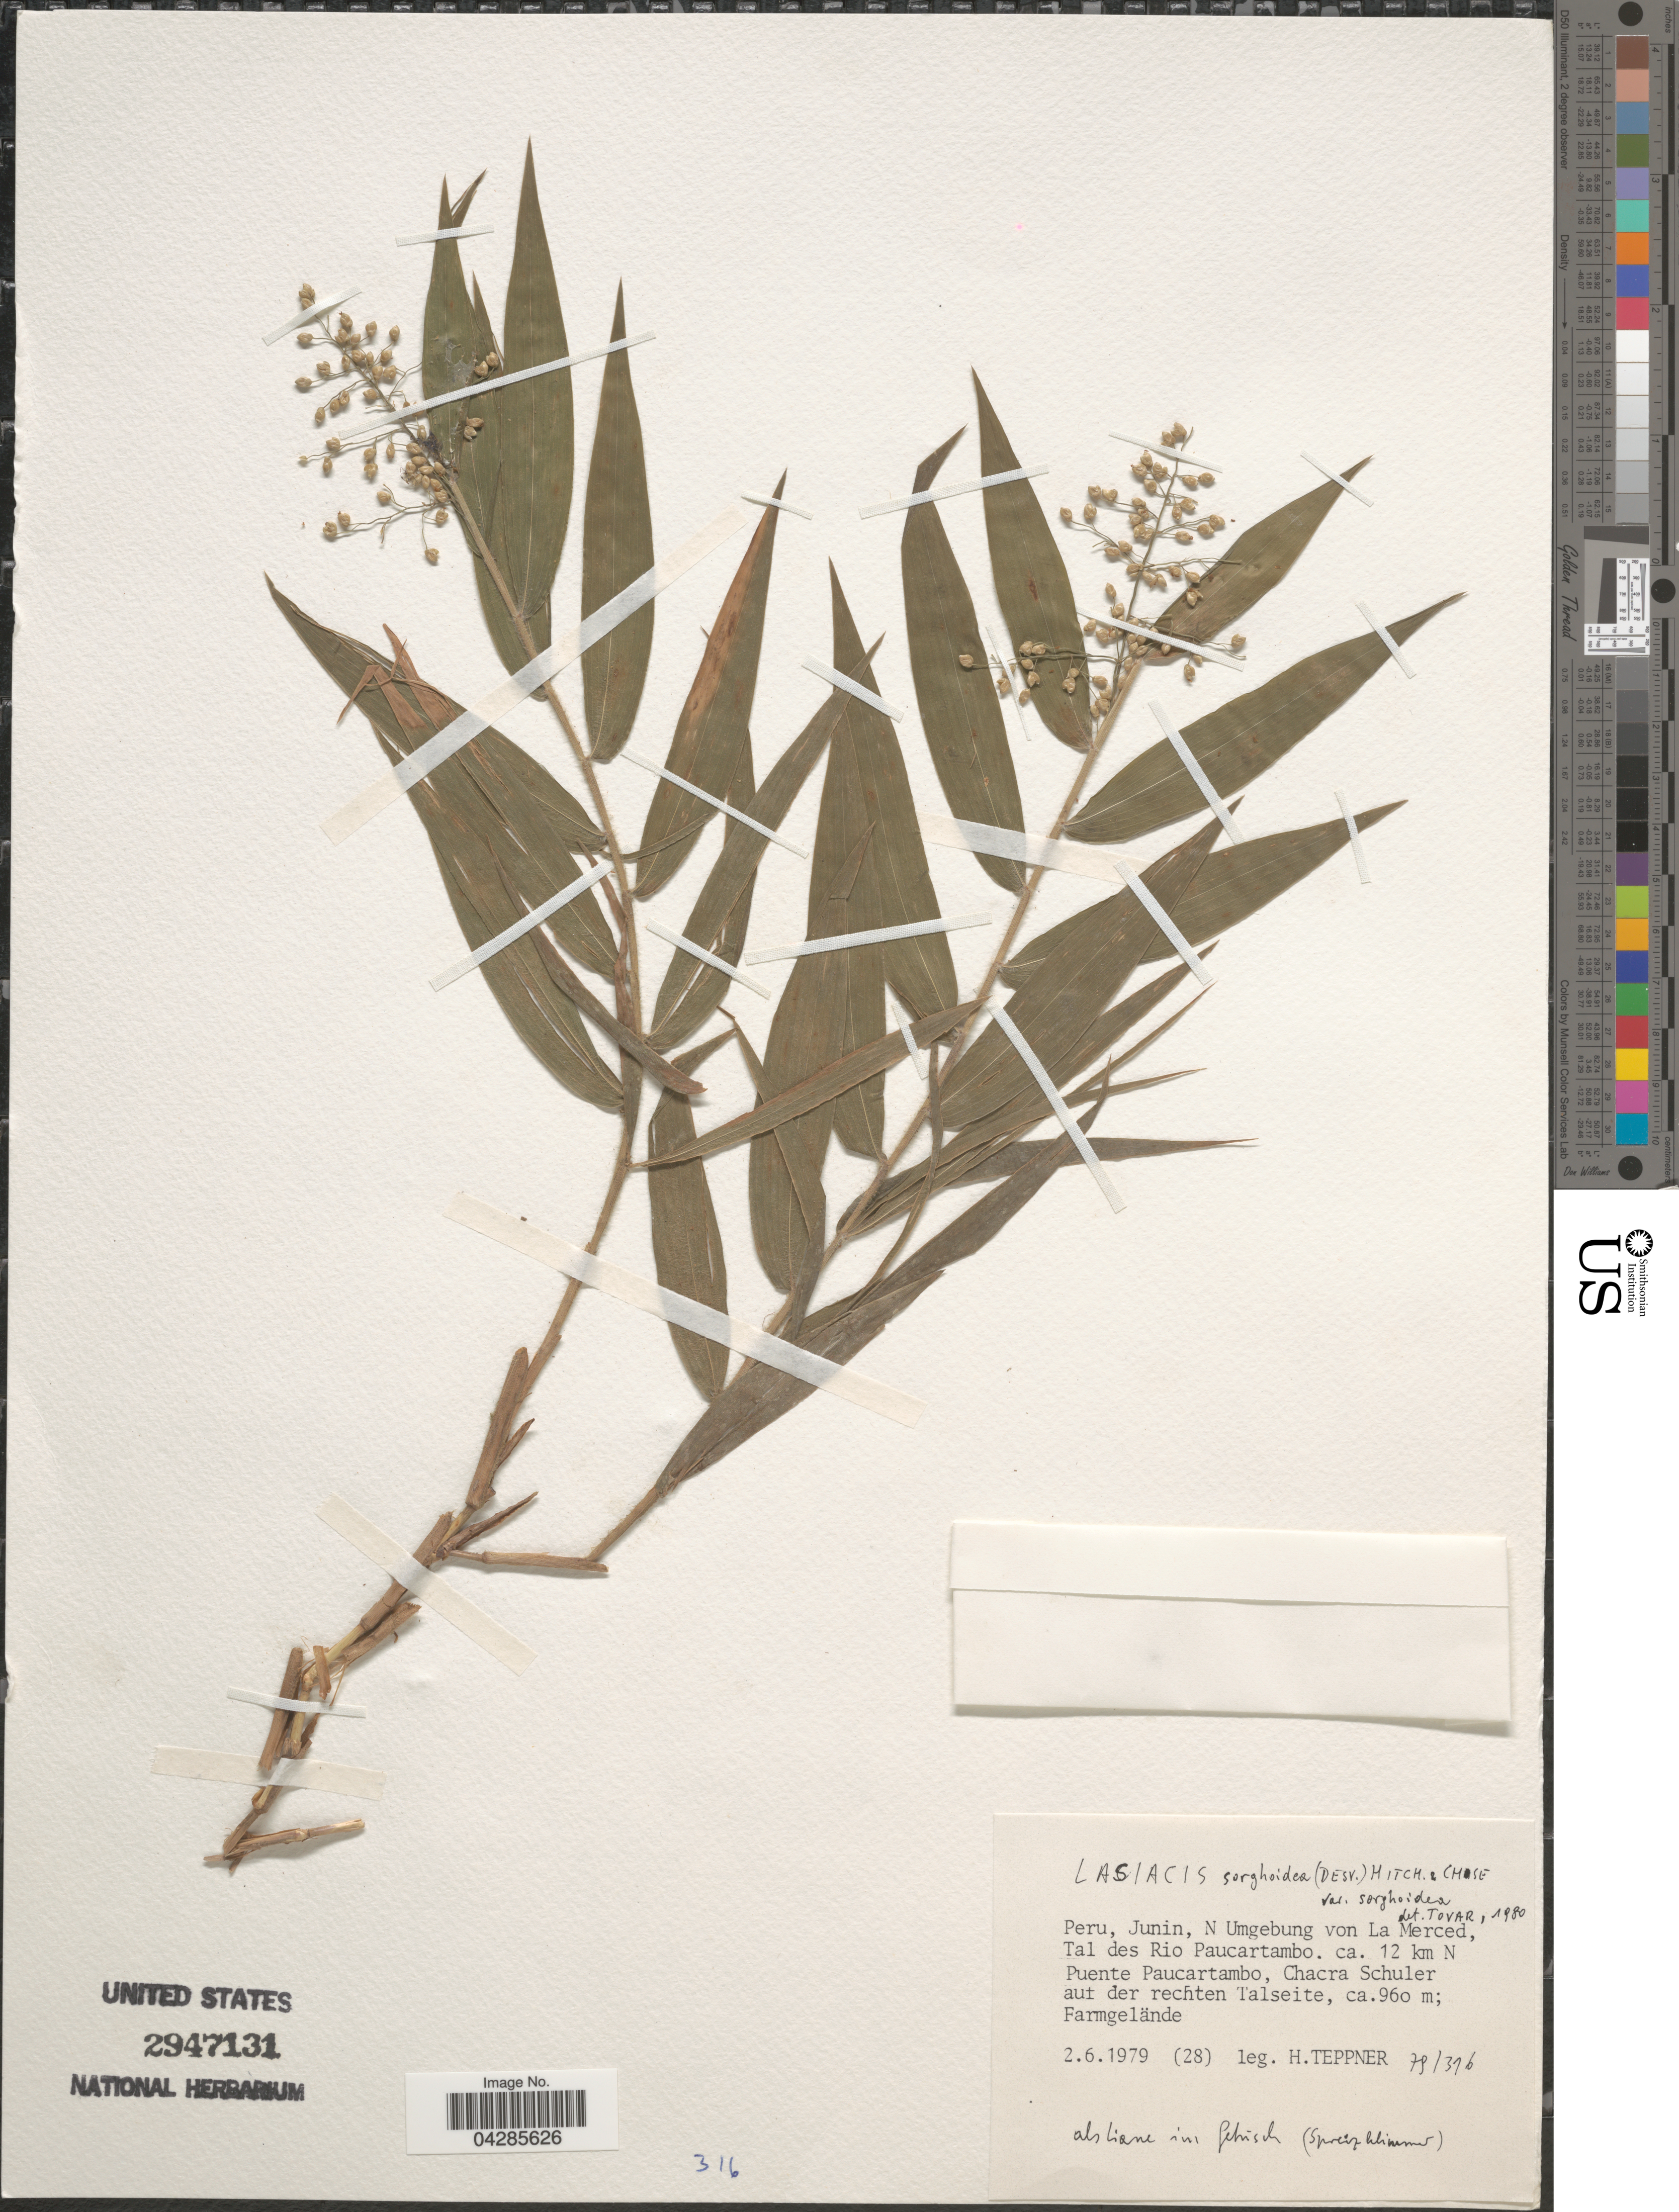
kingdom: Plantae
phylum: Tracheophyta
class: Liliopsida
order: Poales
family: Poaceae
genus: Lasiacis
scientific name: Lasiacis sorghoidea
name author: (Desv. ex Ham.) Hitchc. & Chase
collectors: H. Teppner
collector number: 28/79/316?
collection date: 1979-06-02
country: Peru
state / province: Junín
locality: N Umgebung von La Merced, Tal des Rio Paucartambo. ca. 12 km N Puente Paucartambo, Chacra Schuler auf der rechten Talseite.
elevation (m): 960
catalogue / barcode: US 2947131